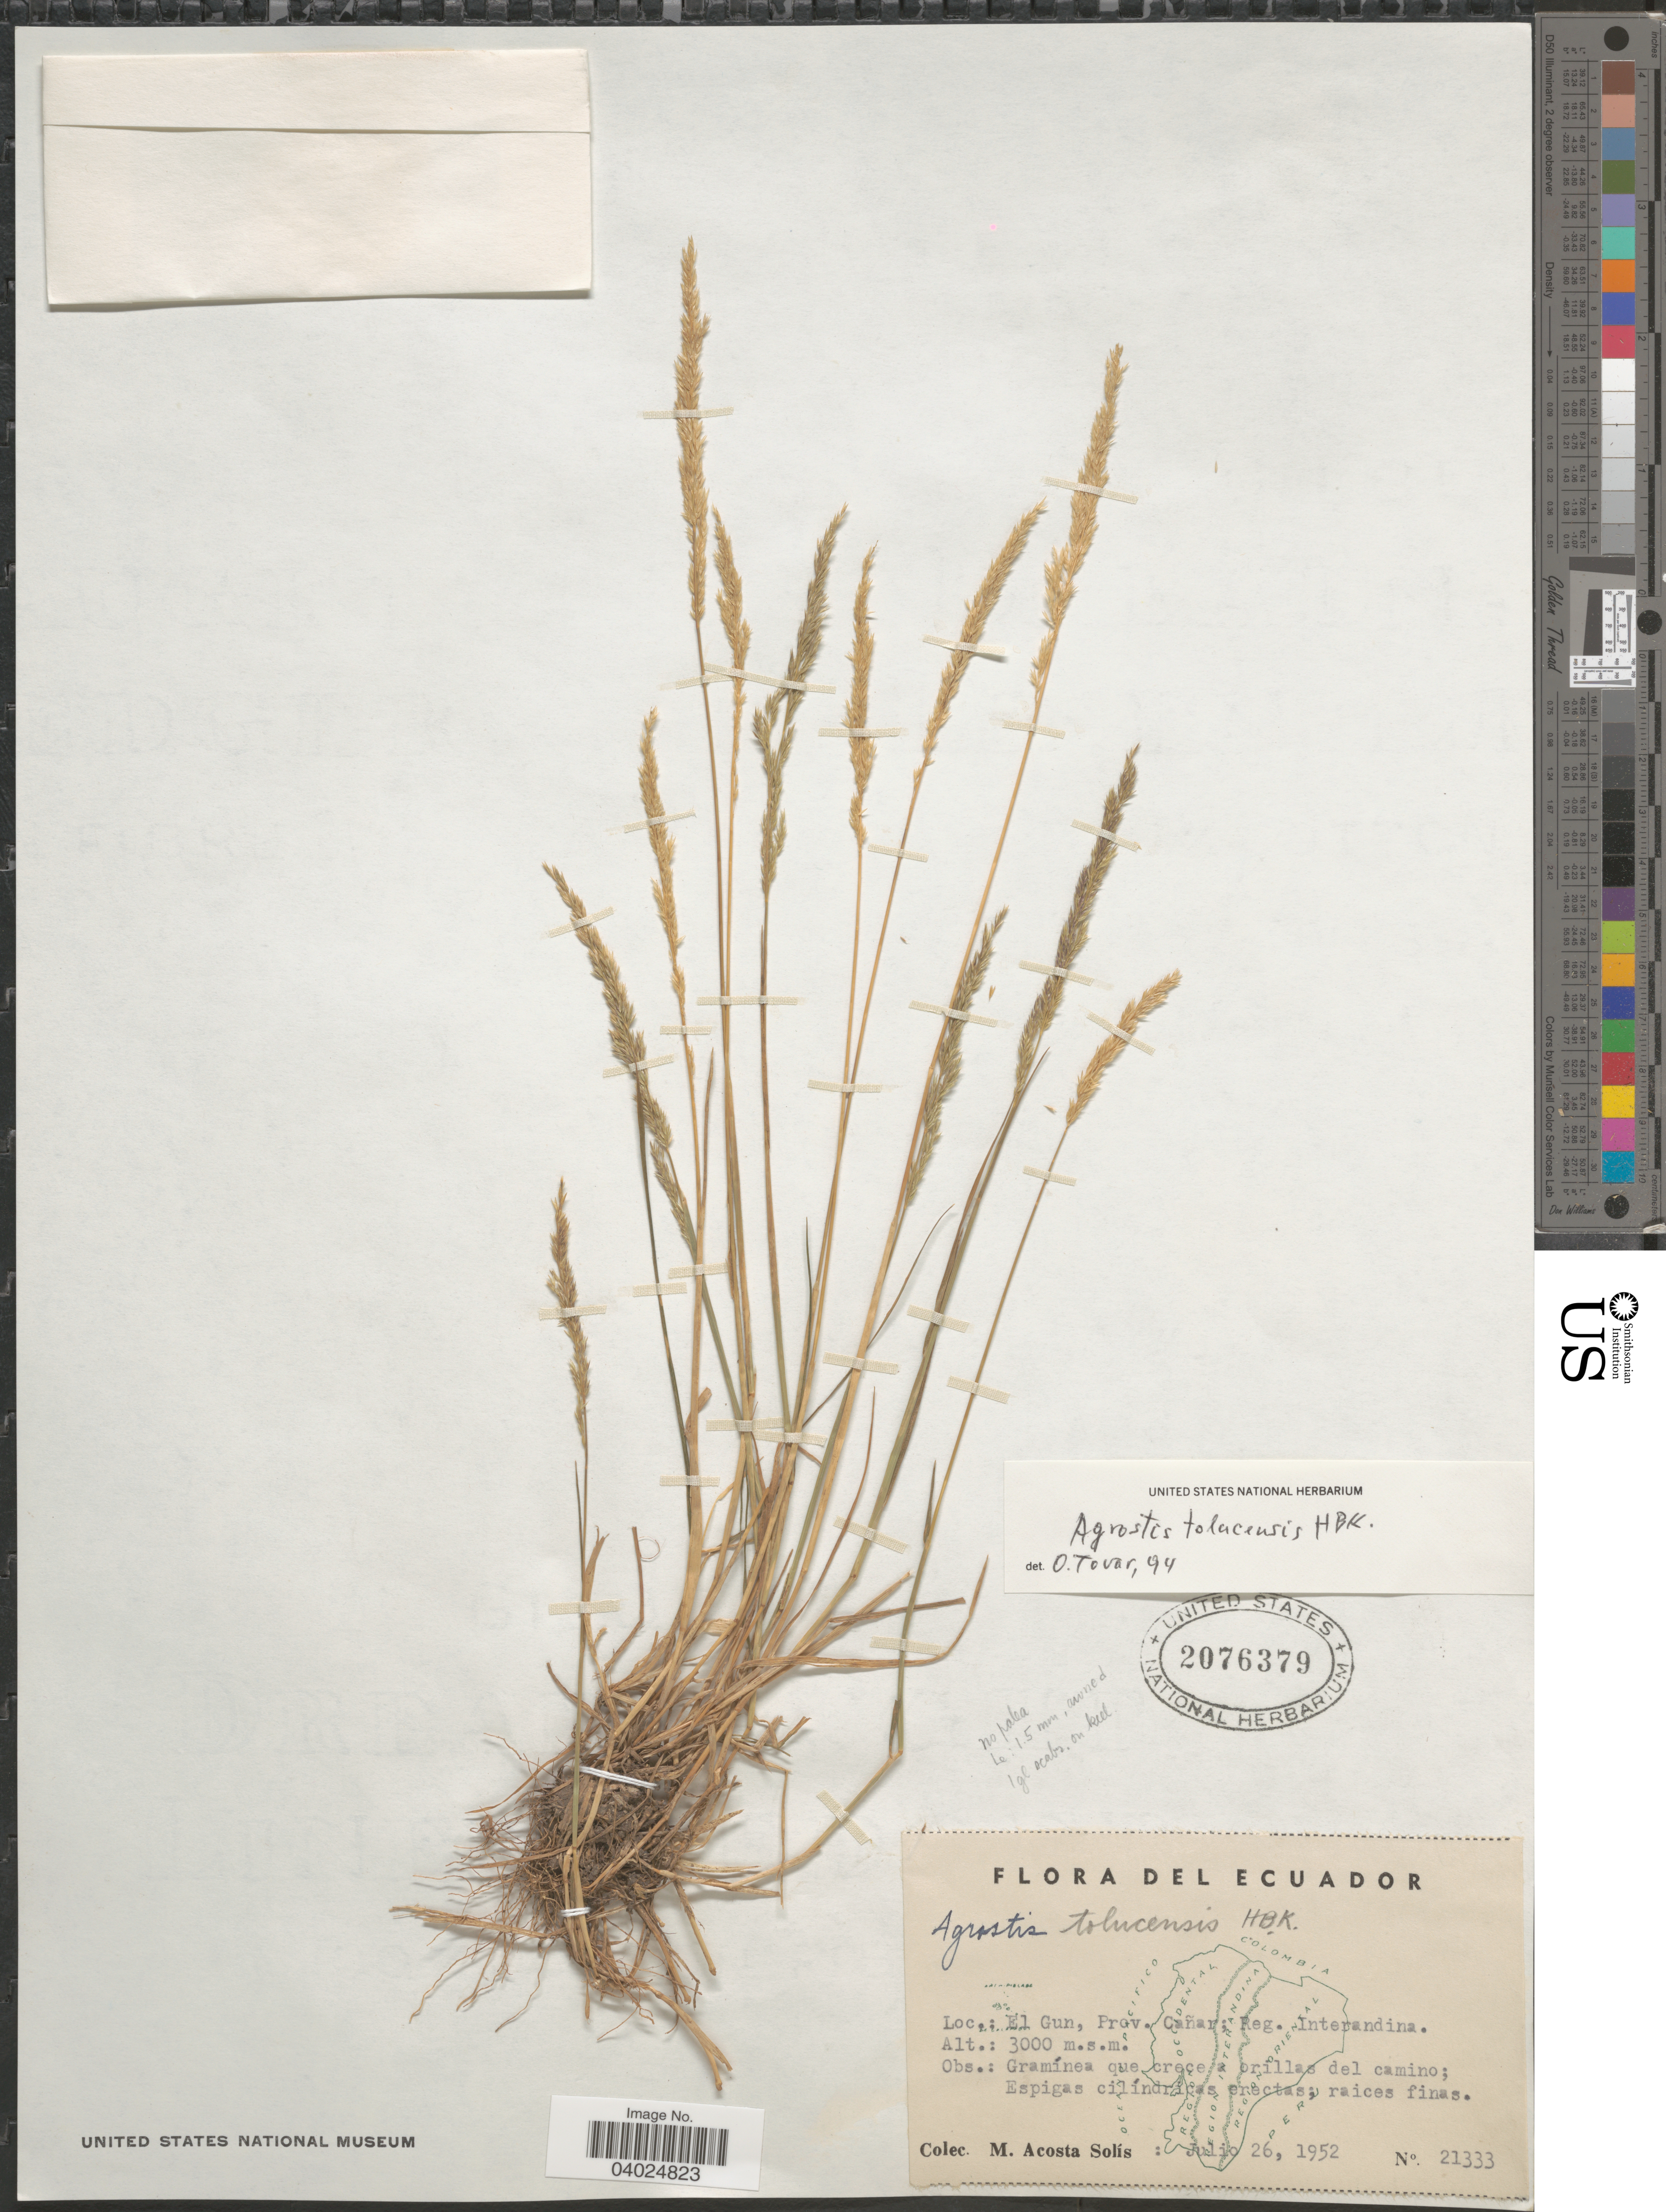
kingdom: Plantae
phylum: Tracheophyta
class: Liliopsida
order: Poales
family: Poaceae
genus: Agrostis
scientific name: Agrostis tolucensis Kunth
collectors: M. Acosta Solis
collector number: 21333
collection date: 1952-07-26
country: Ecuador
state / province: Cañar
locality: El Gun; Reg. Interandina.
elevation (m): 3000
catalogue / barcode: US 2076379